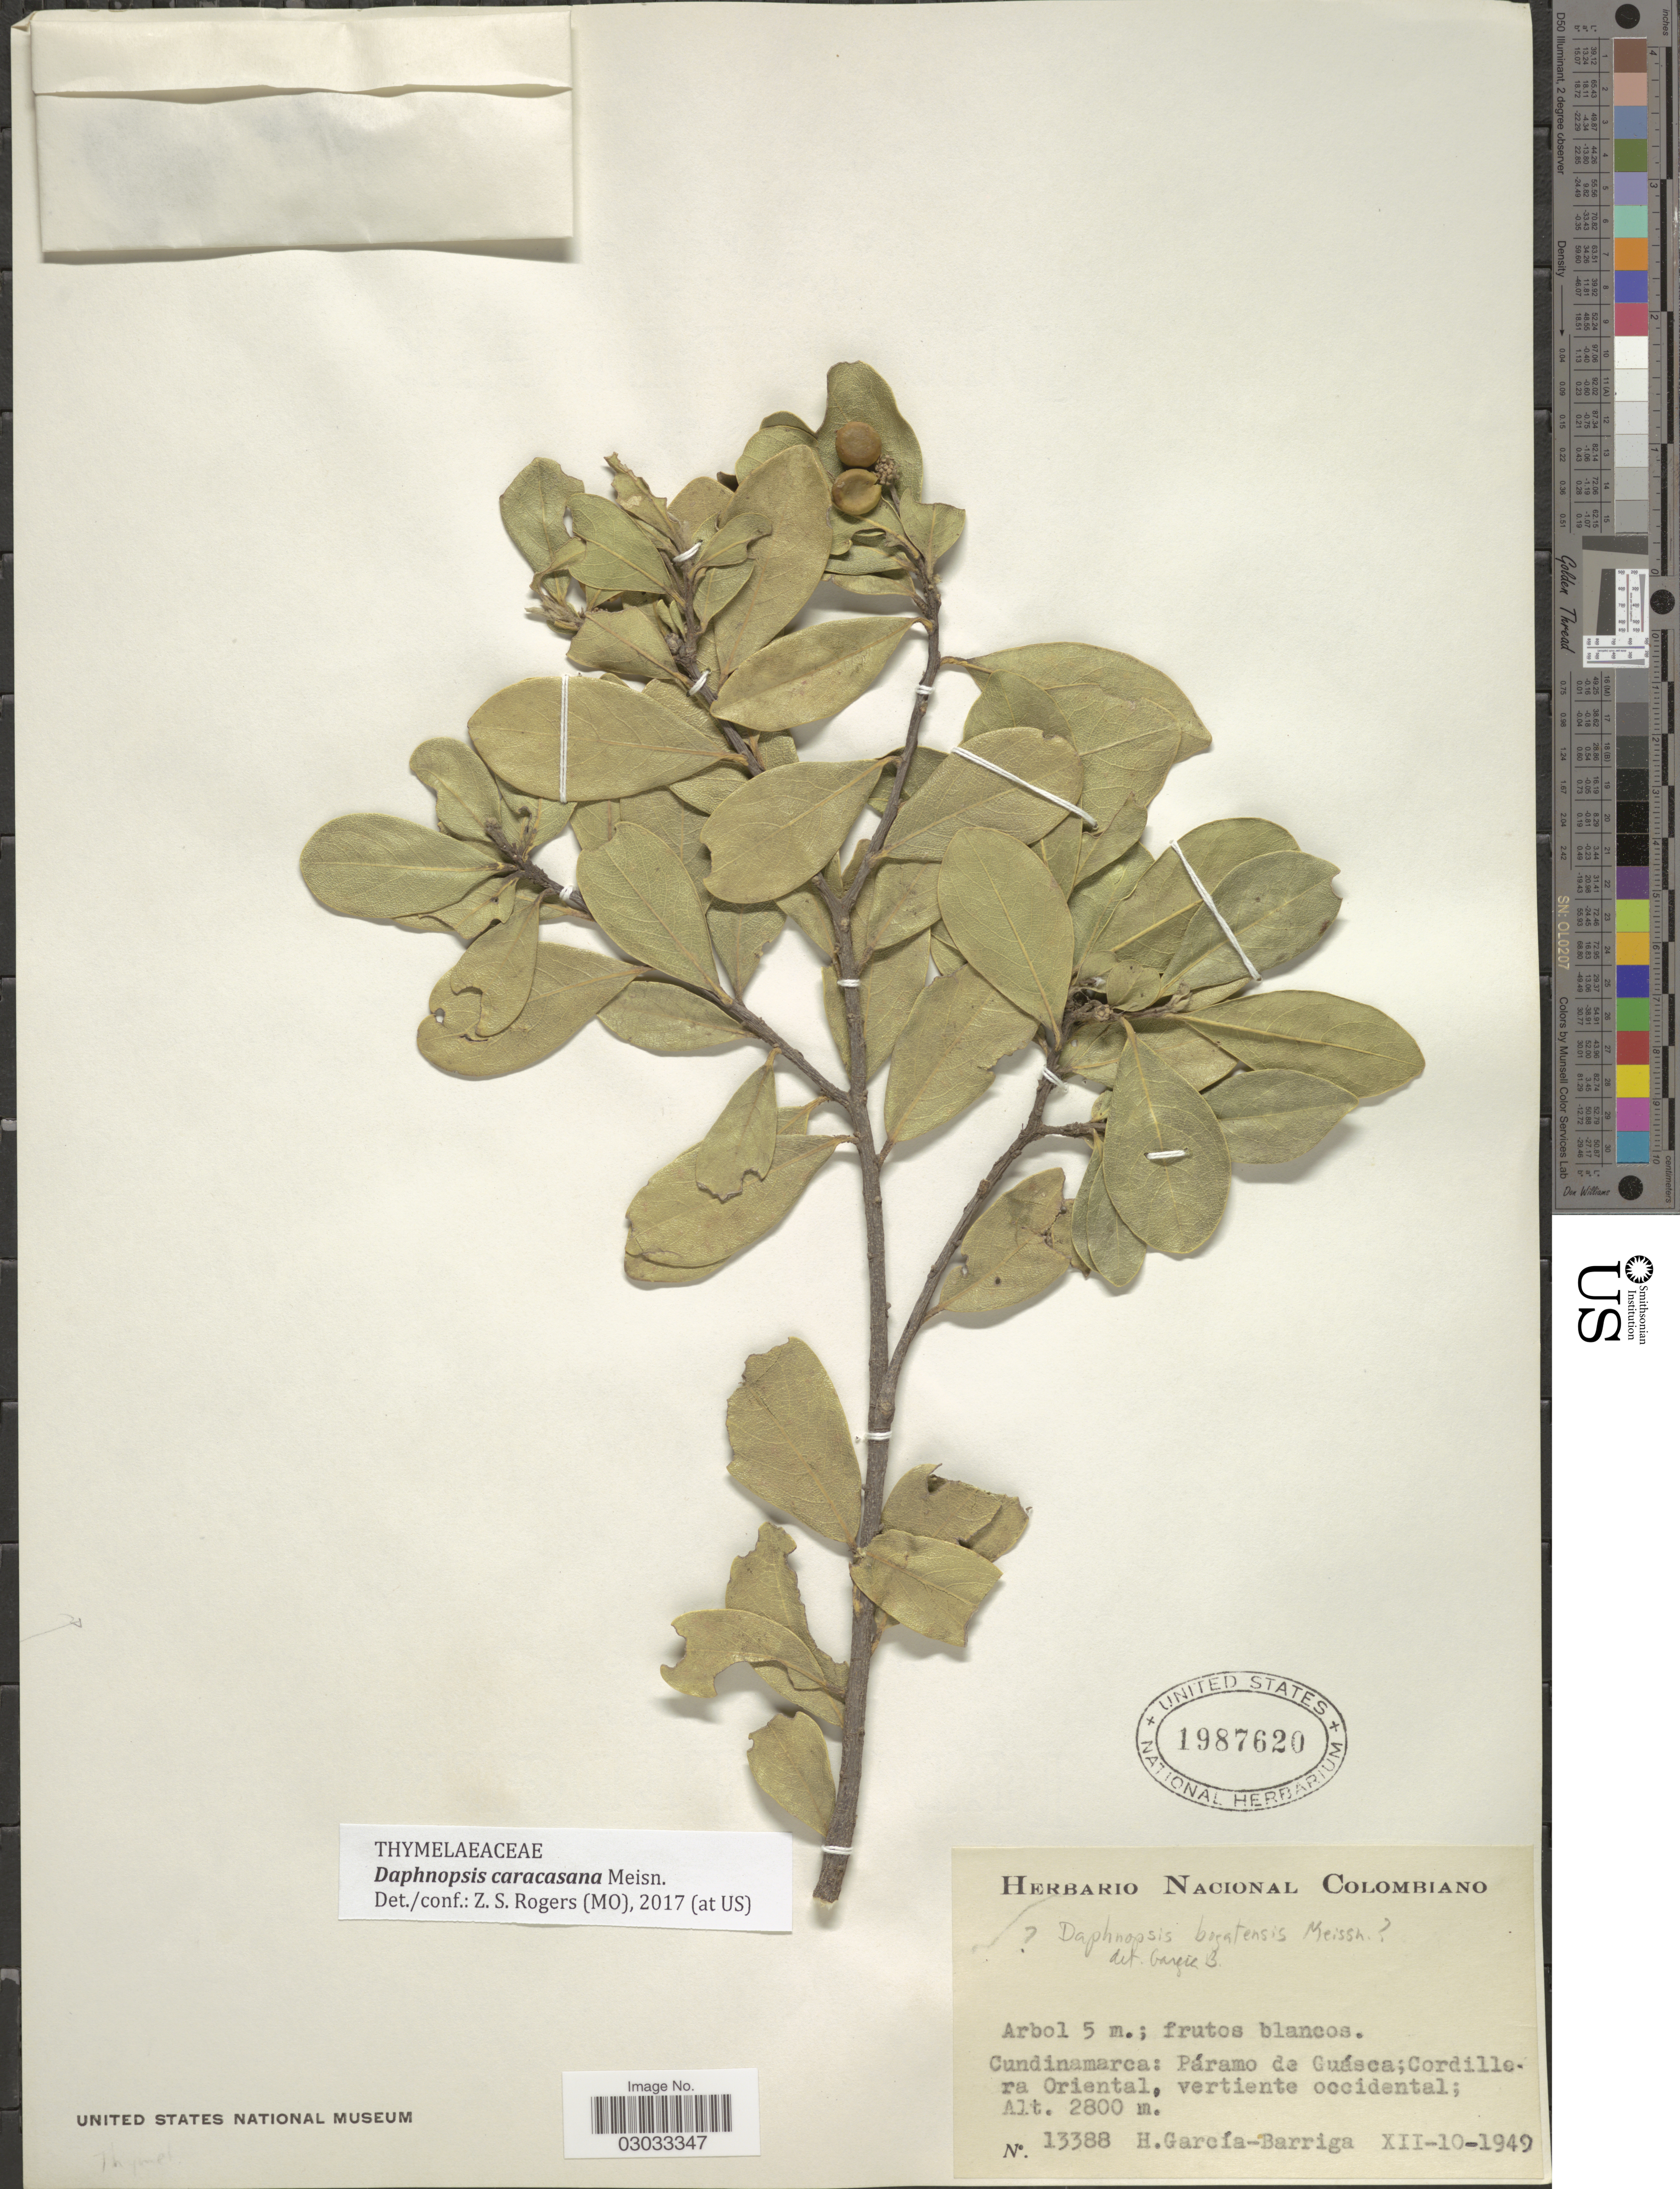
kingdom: Plantae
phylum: Tracheophyta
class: Magnoliopsida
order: Malvales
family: Thymelaeaceae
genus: Daphnopsis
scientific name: Daphnopsis caracasana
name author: Meisn.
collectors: H. García Barriga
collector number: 13388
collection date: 1949-12-10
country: Colombia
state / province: Cundinamarca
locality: Páramo de Guásca; Cordillera Oriental, vertiente occidental.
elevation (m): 2800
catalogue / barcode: US 1987620